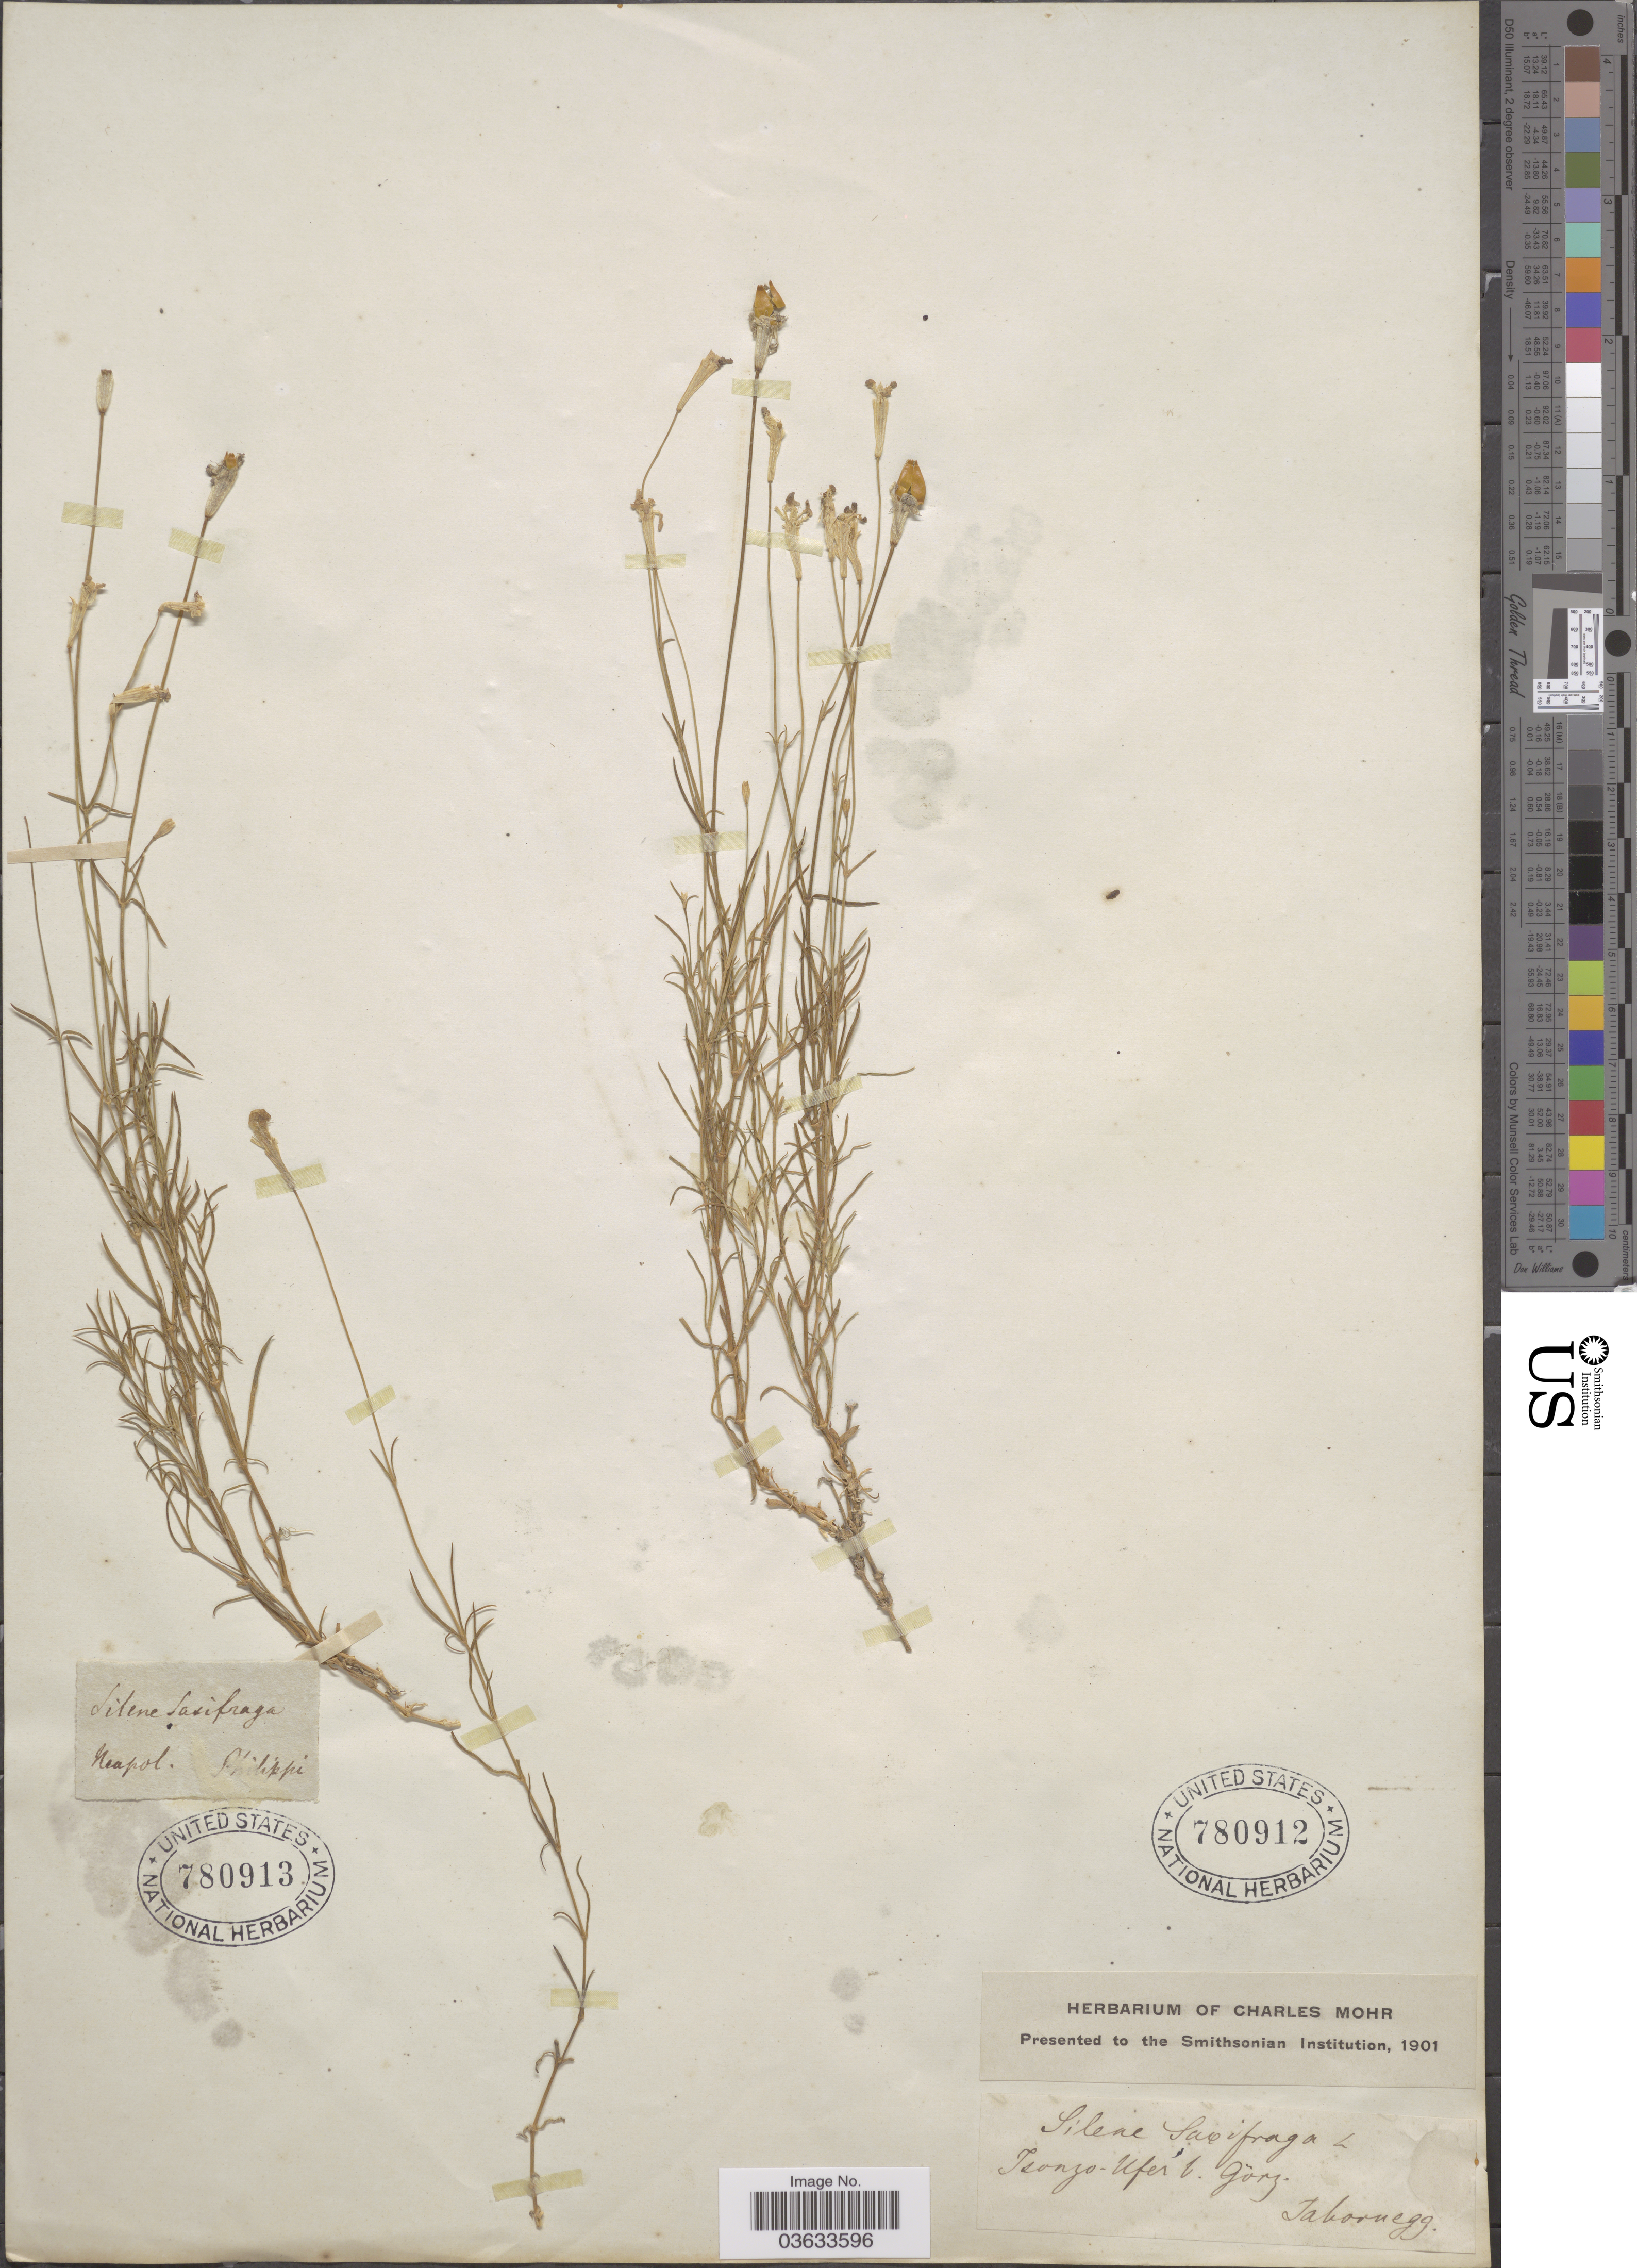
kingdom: Plantae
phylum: Tracheophyta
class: Magnoliopsida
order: Caryophyllales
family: Caryophyllaceae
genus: Silene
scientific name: Silene saxifraga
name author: L.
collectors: -. Philippi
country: Italy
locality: Neapol.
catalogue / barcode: US 780913-2